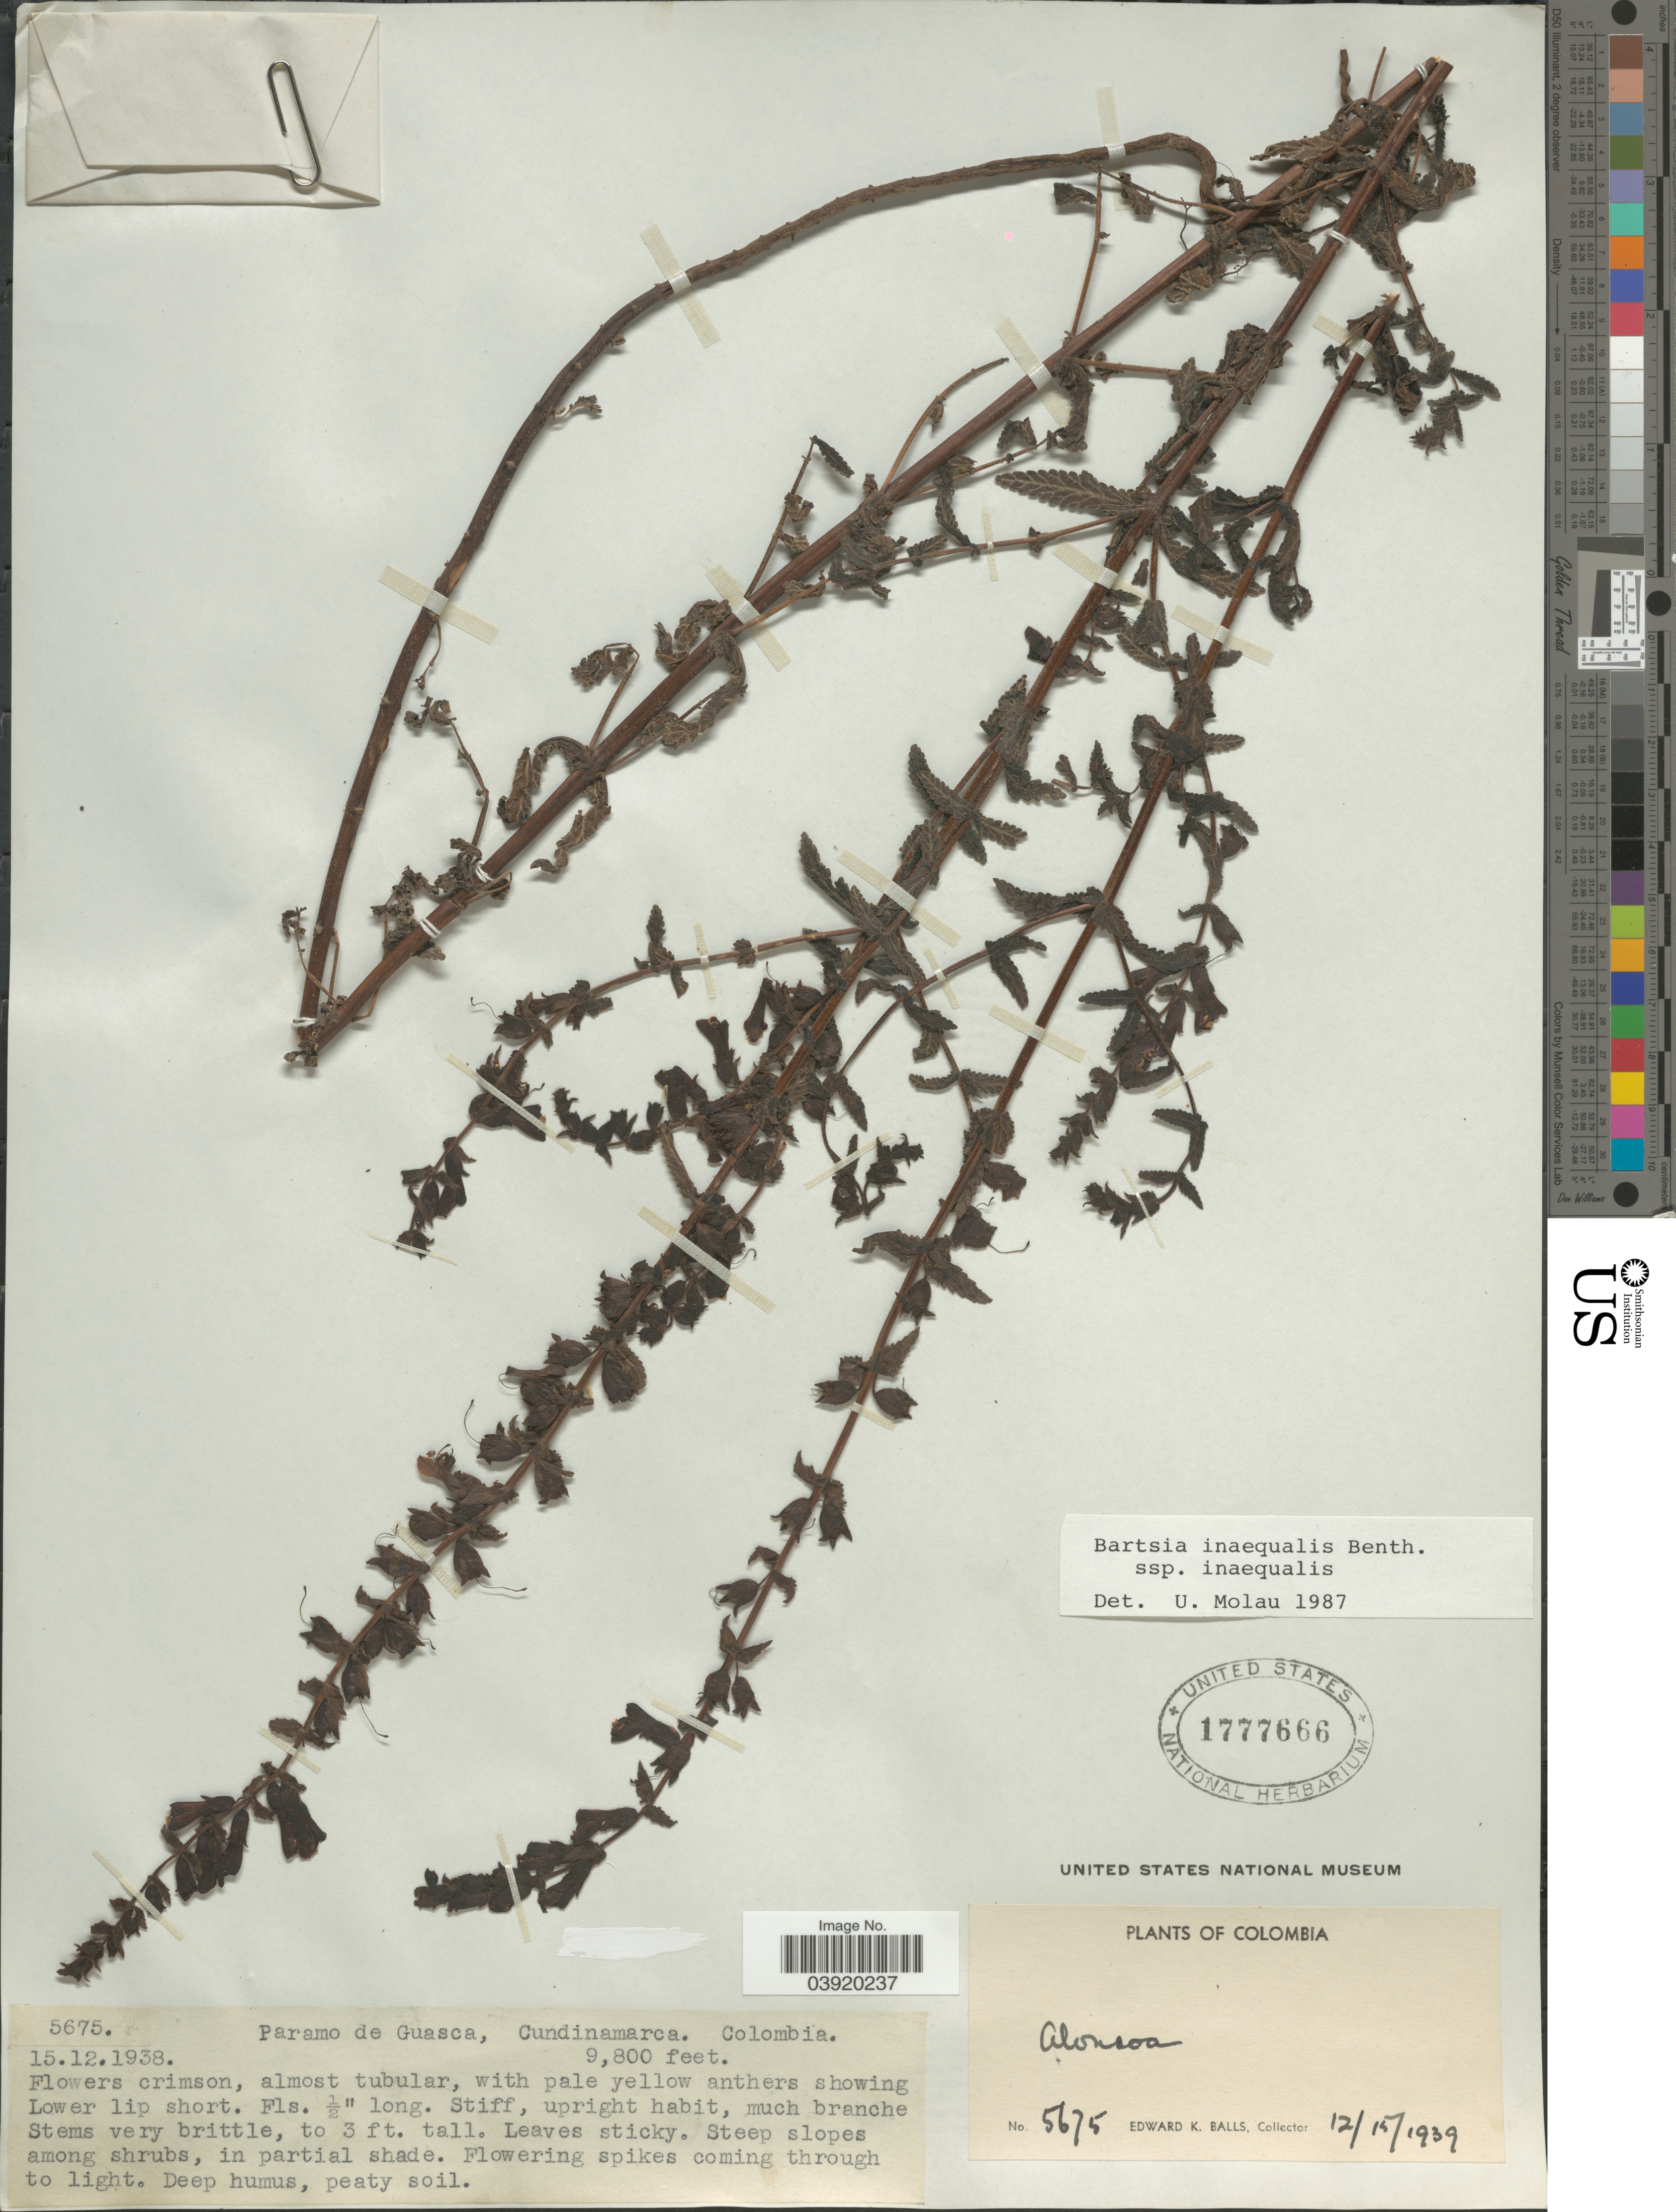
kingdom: Plantae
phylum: Tracheophyta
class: Magnoliopsida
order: Lamiales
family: Orobanchaceae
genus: Bartsia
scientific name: Bartsia inaequalis subsp. inaequalis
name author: Benth.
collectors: E. K. Balls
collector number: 5675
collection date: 1939-12-15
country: Colombia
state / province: Cundinamarca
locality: Paramo de Guasca.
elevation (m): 2987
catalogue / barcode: US 1777666